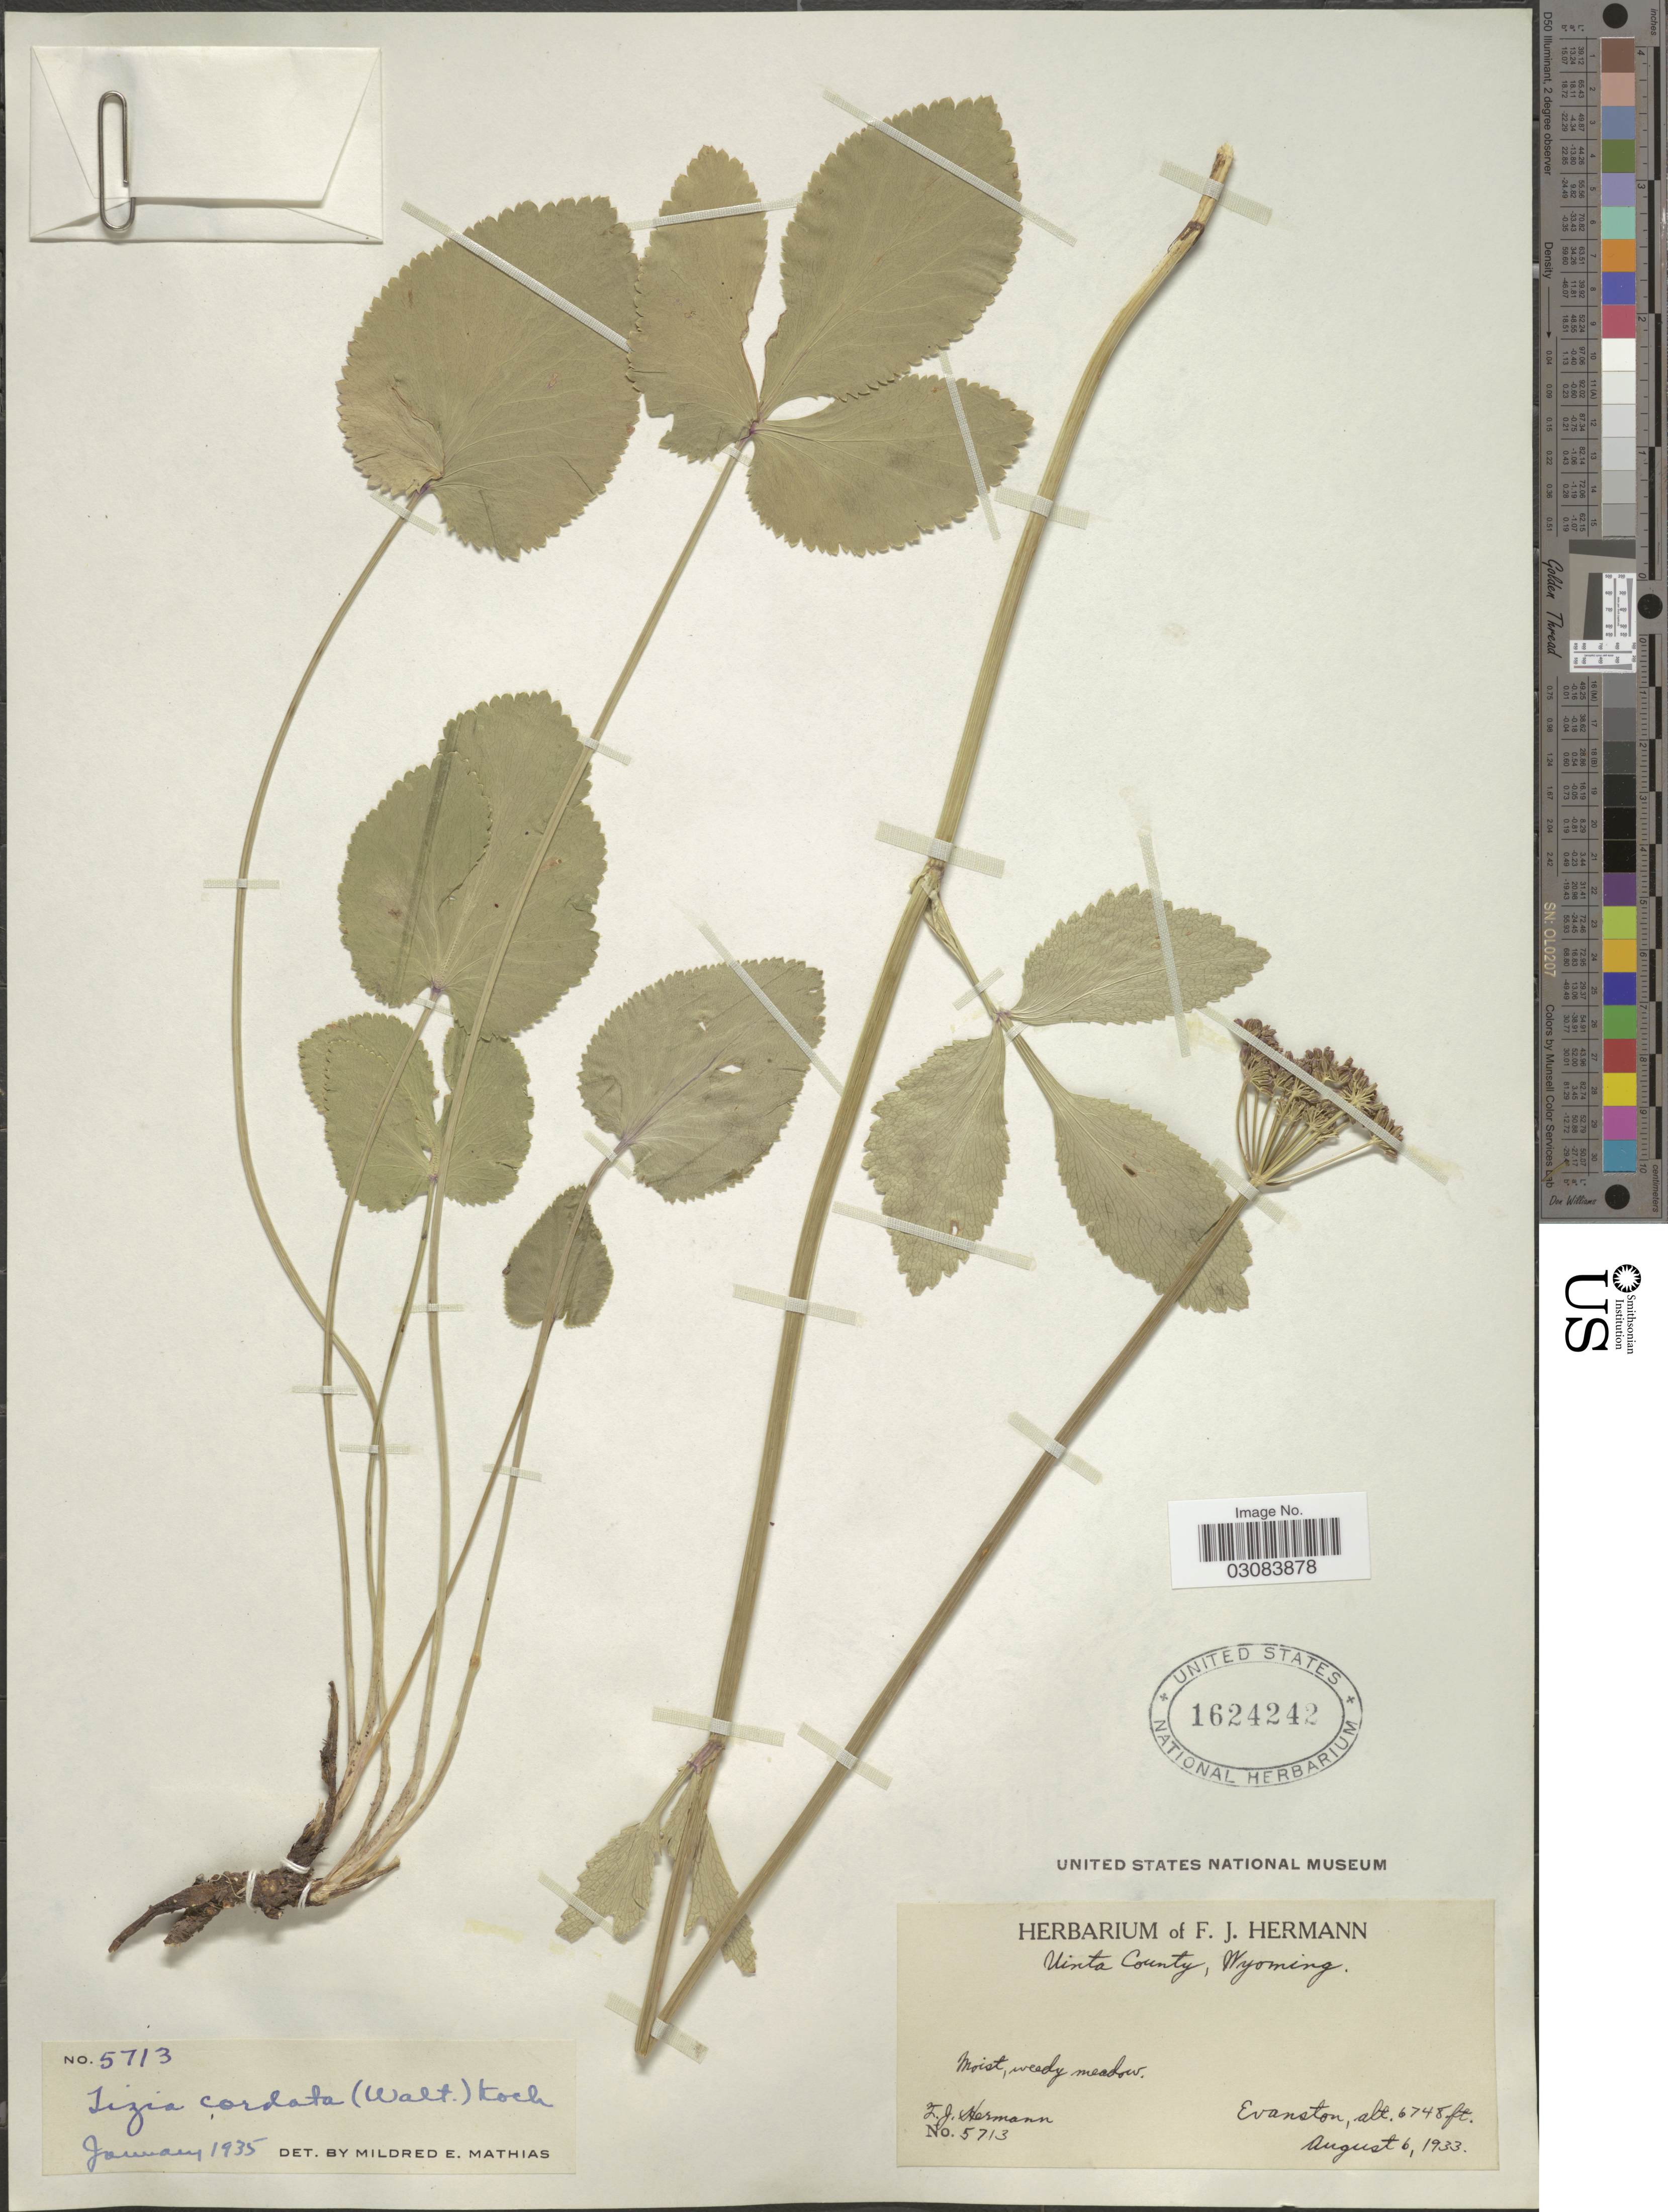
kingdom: Plantae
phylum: Tracheophyta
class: Magnoliopsida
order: Apiales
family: Apiaceae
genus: Zizia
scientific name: Zizia aptera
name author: (A. Gray) Fernald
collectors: F. J. Hermann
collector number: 5713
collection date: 1933-08-06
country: United States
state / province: Wyoming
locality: Uinta County. Evanston.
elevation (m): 2057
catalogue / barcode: US 1624242